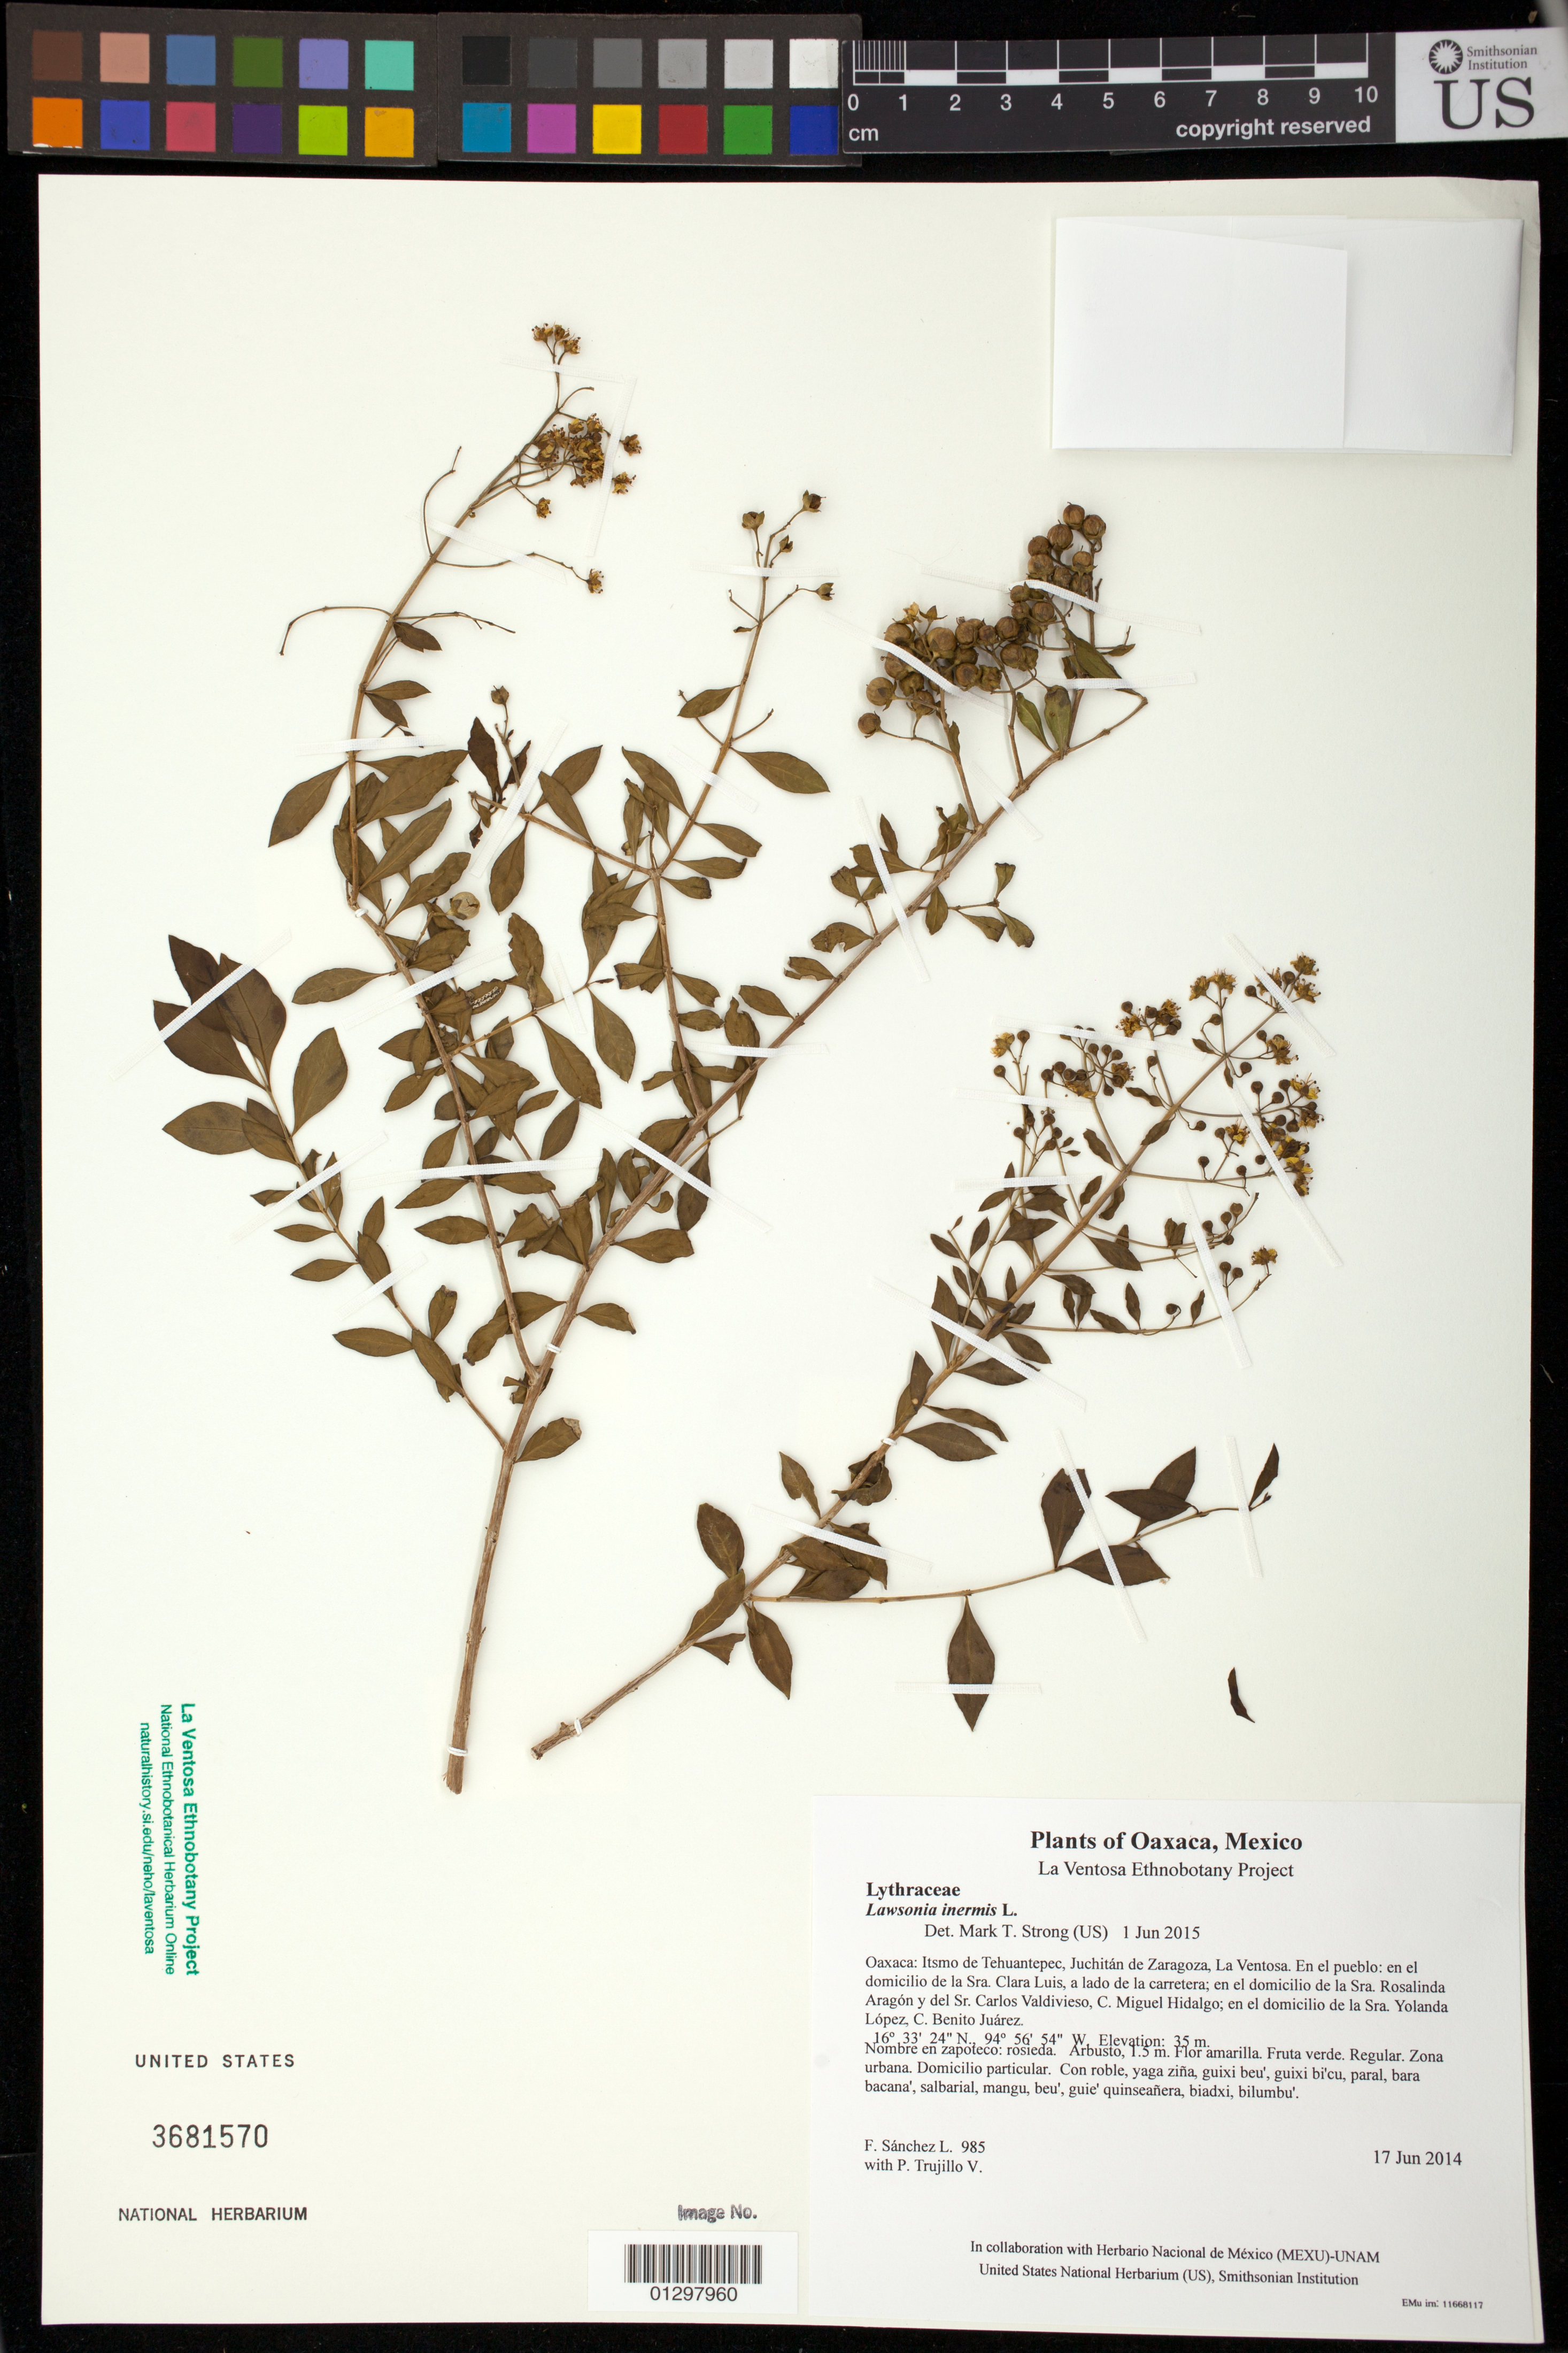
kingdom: Plantae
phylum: Tracheophyta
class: Magnoliopsida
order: Myrtales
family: Lythraceae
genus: Lawsonia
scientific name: Lawsonia inermis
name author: L.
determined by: Strong, M. T., (US), Smithsonian Institution - National Museum of Natural History (UNITED STATES)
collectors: F. Sánchez L. & P. Trujillo V.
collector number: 985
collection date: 2014-06-17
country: Mexico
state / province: Oaxaca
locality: Itsmo de Tehuantepec, Juchitán de Zaragoza, La Ventosa. En el pueblo: en el domicilio de la Sra. Clara Luis, a lado de la carretera; en el domicilio de la Sra. Rosalinda Aragón y del Sr. Carlos Valdivieso, C. Miguel Hidalgo; en el domicilio de la Sra. Yolanda López, C. Benito Juárez.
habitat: Zona urbana. Domicilio particular.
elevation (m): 35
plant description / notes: JEBOT, MEXU, SERO, US; Yaga bandaga. 1.5 m. Guie' naguchi. Cuaananaxhi naga'. Nuu.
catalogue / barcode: US 3681570